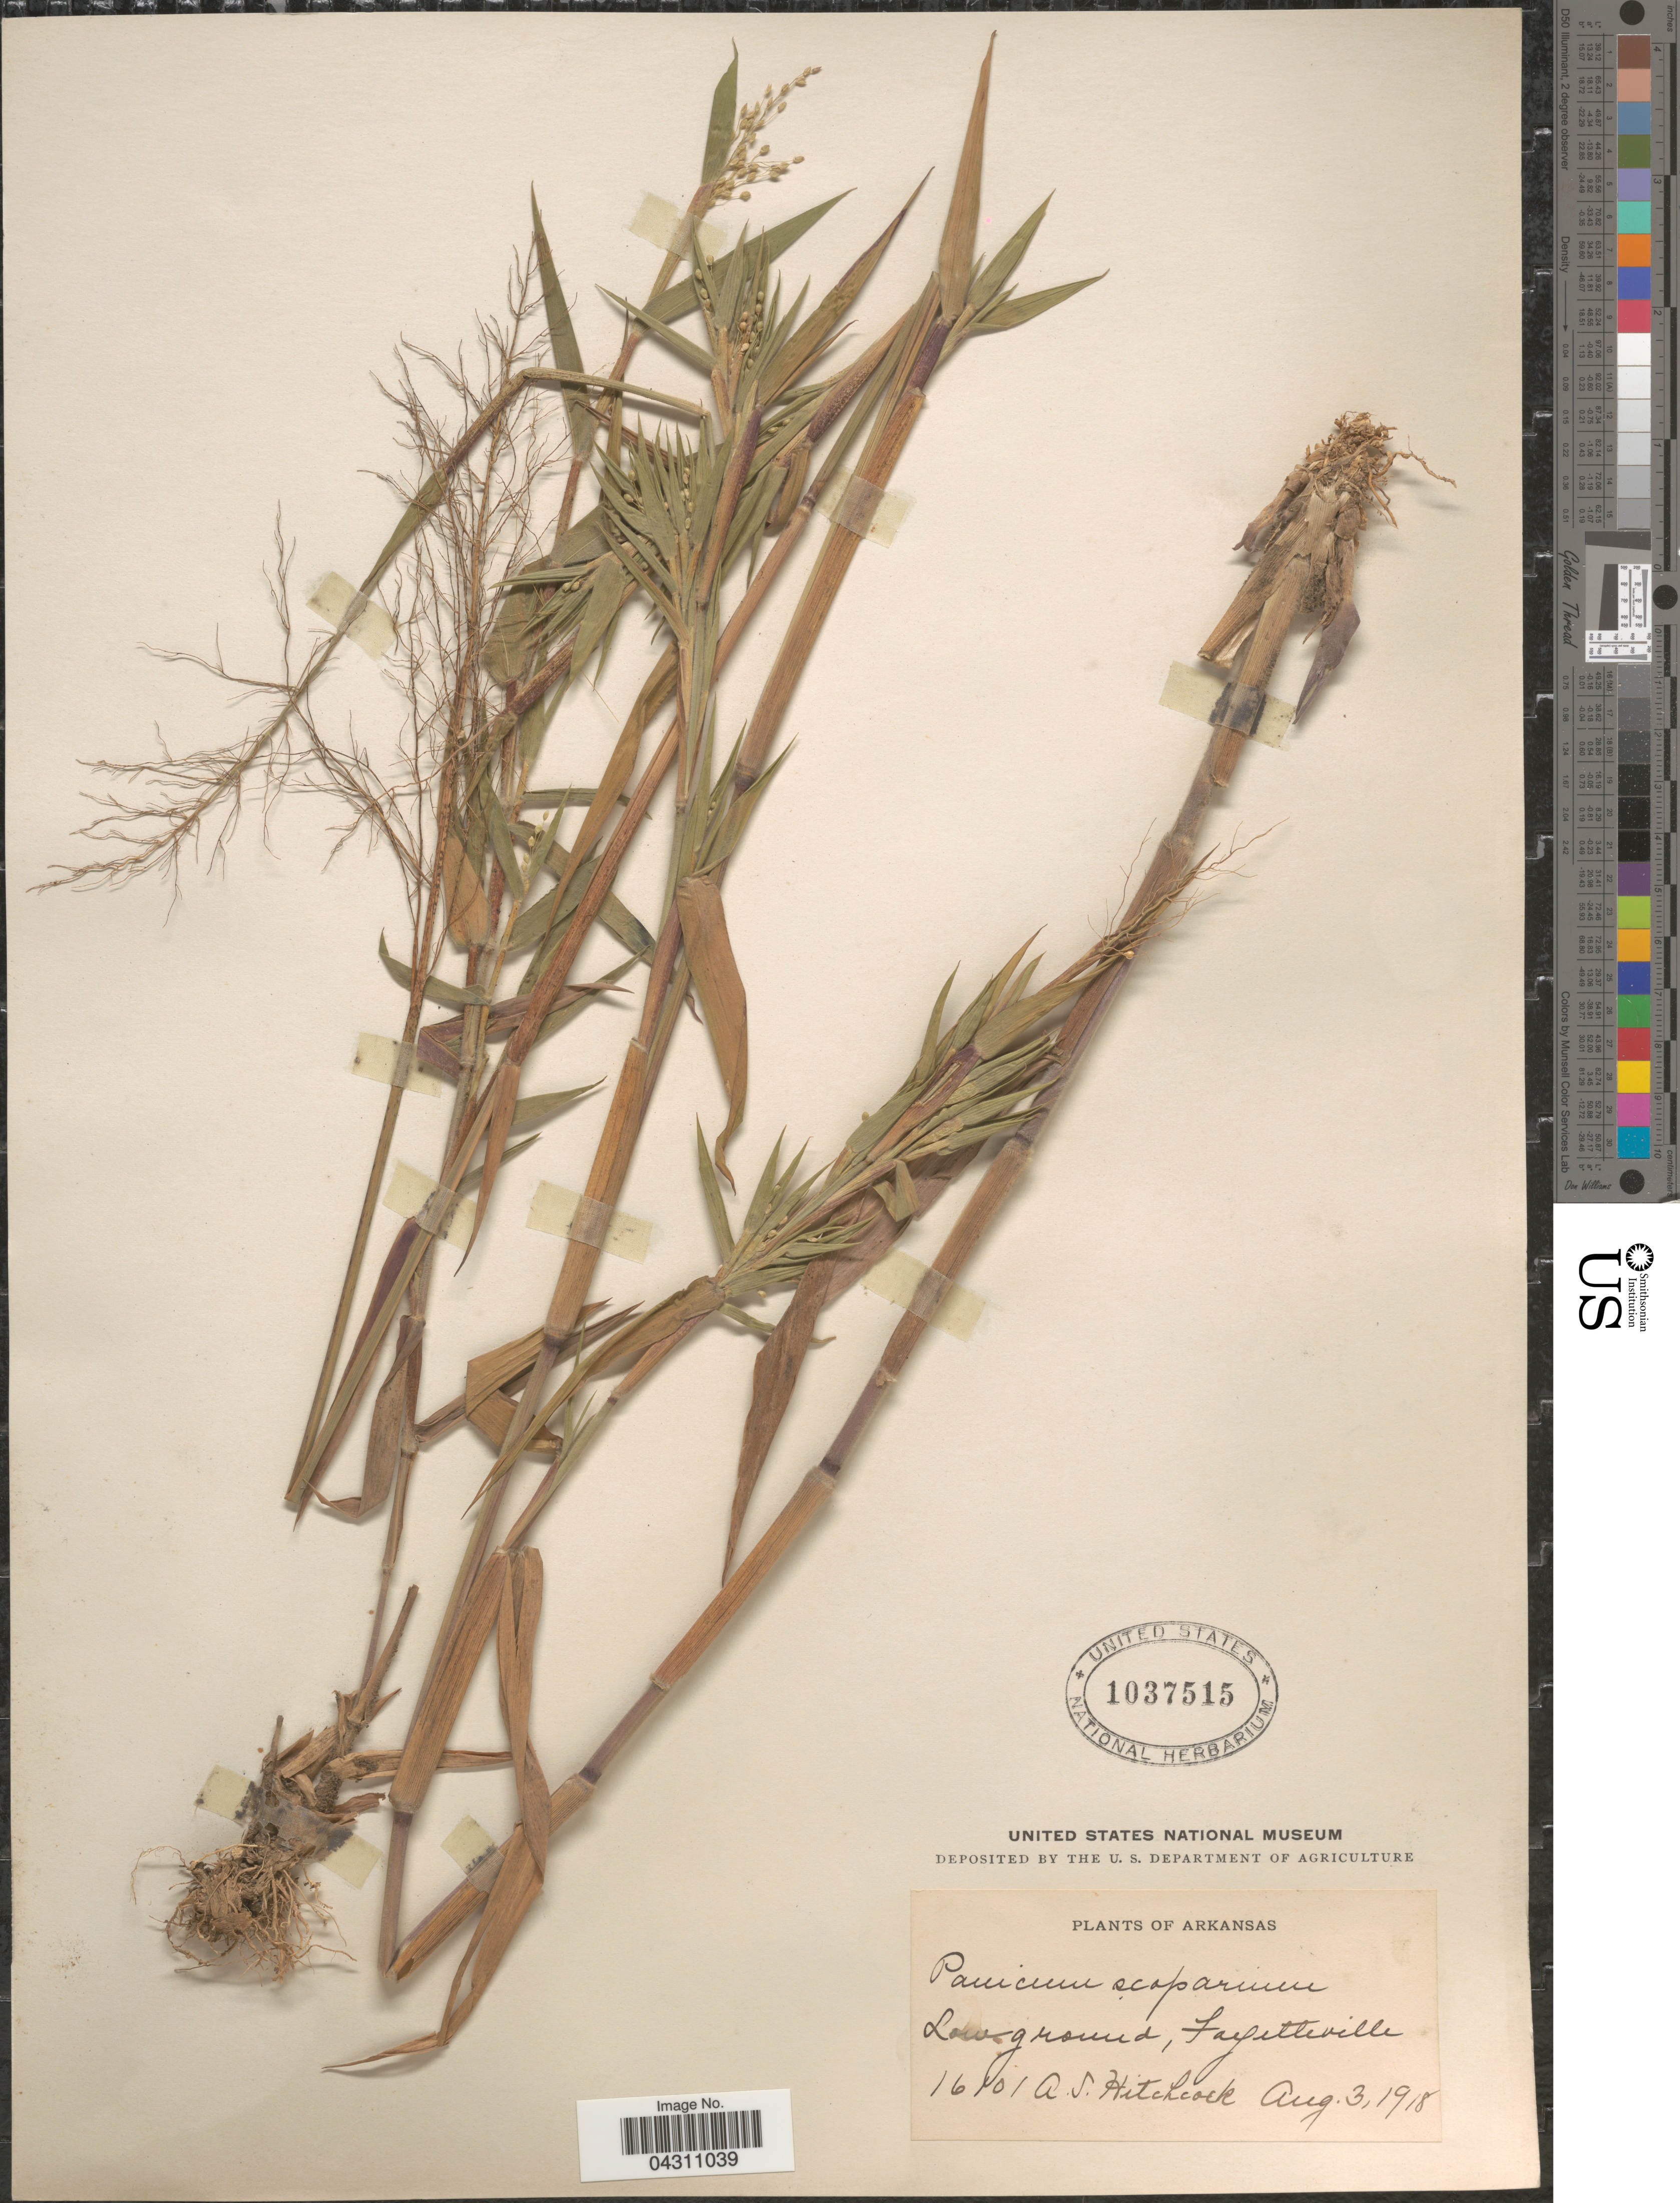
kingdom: Plantae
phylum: Tracheophyta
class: Liliopsida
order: Poales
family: Poaceae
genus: Dichanthelium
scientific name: Dichanthelium scoparium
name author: (Lam.) Gould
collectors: A. S. Hitchcock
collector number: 16101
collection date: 1918-08-03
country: United States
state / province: Arkansas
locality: Low ground, Fayetteville.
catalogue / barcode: US 1037515